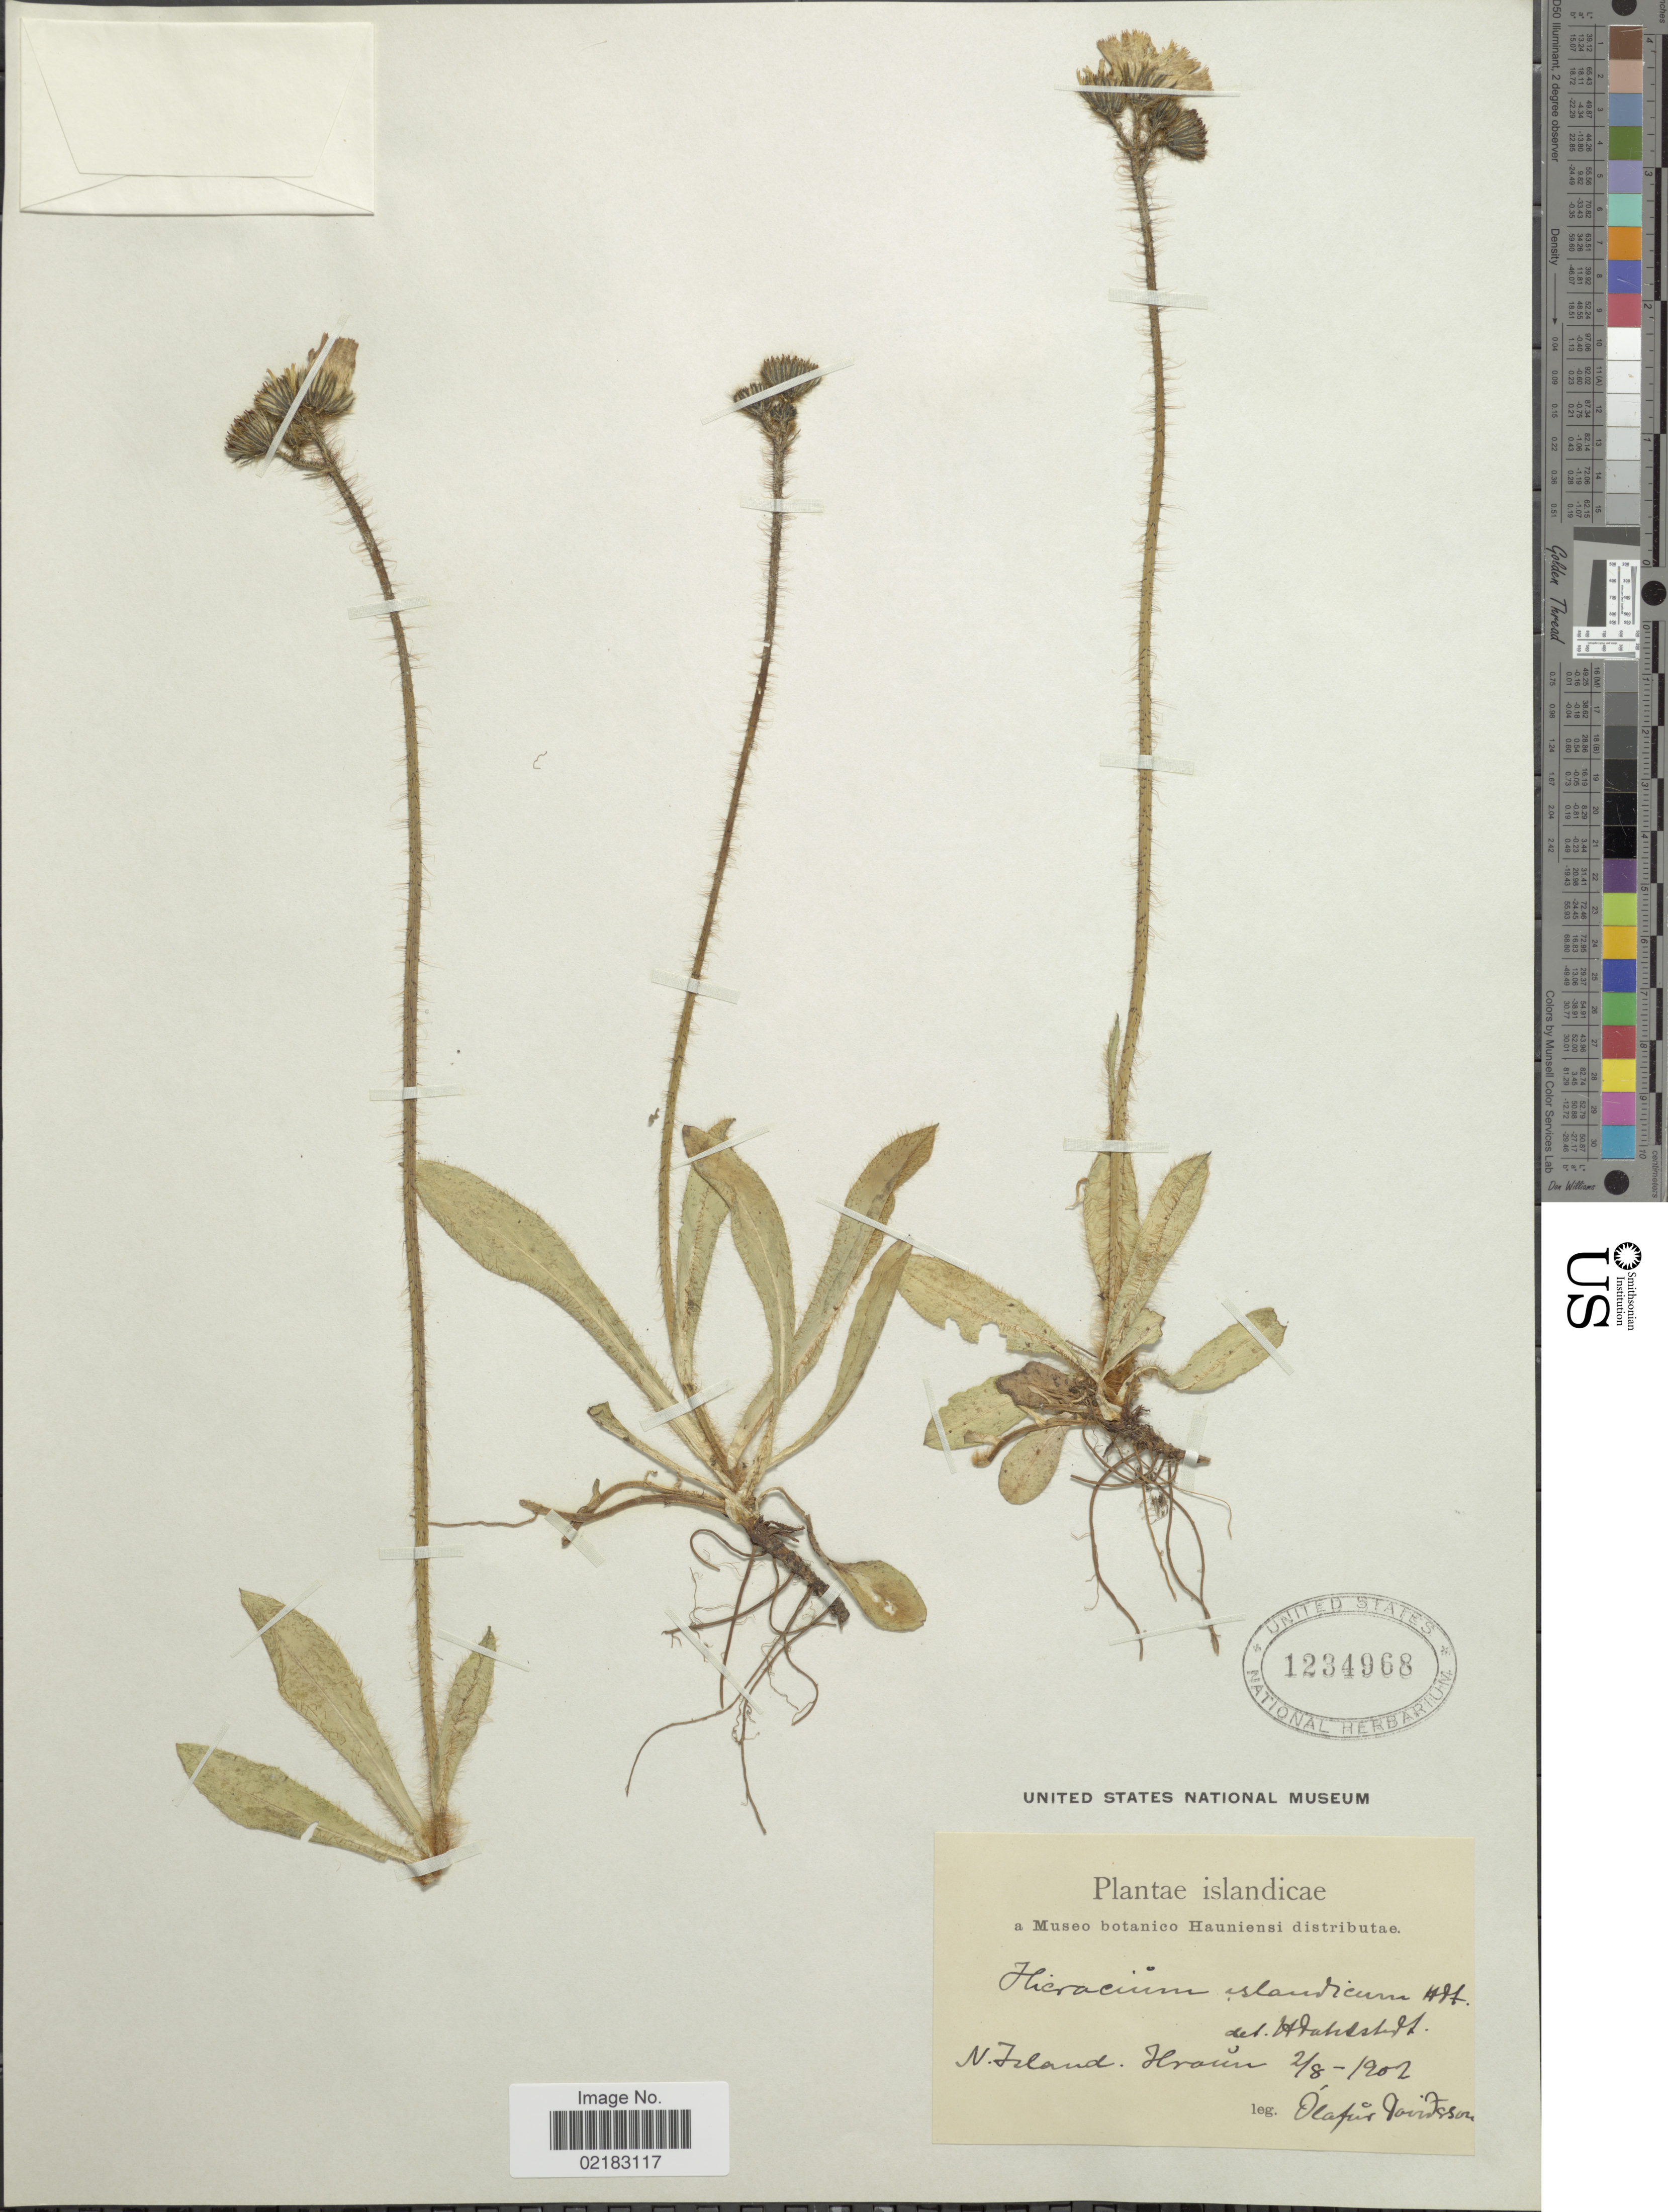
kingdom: Plantae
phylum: Tracheophyta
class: Magnoliopsida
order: Asterales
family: Asteraceae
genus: Hieracium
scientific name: Hieracium islandicum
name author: (Lange) Dahlst.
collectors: O. Davidson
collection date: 1902-08-02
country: Iceland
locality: N.Island. Hraum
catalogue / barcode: US 1234968